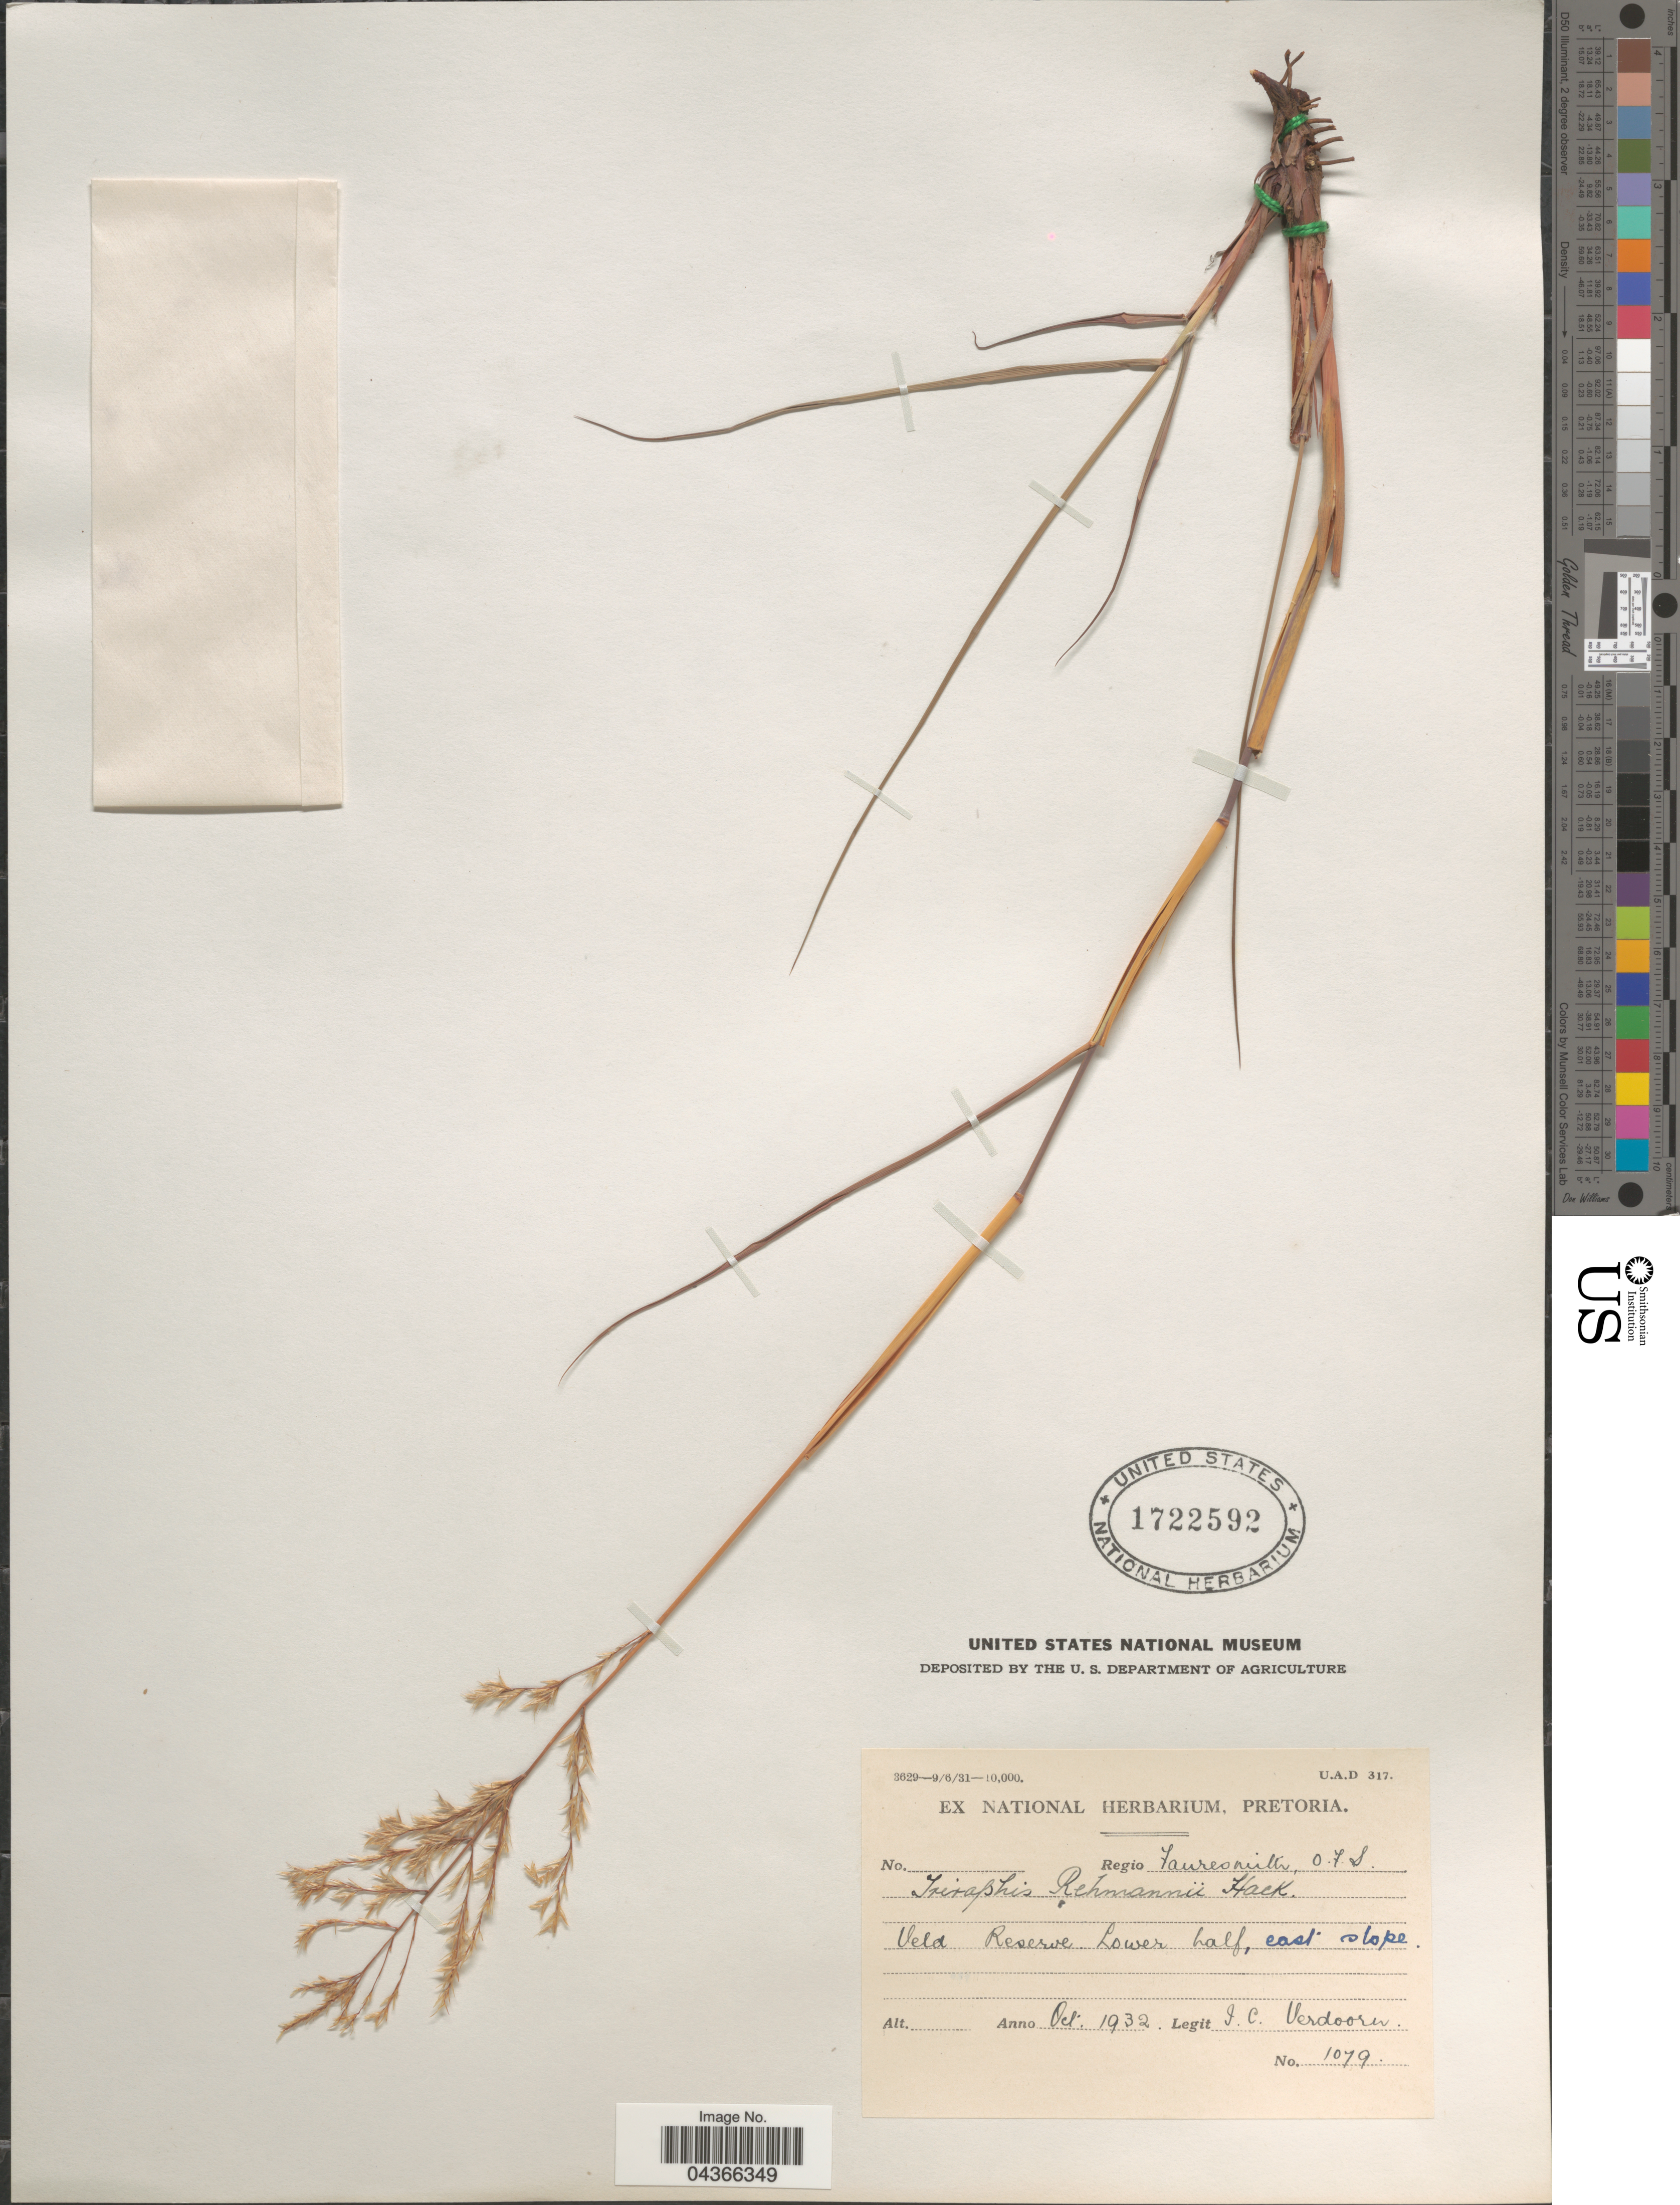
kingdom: Plantae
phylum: Tracheophyta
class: Liliopsida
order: Poales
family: Poaceae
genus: Triraphis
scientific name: Triraphis rehmanni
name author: Hack.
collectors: I. Verdoorn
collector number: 1079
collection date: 1932-10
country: South Africa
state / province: Free State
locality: Regio Fauresmith, O.F.S. Veld Reserve Lower half, east slope.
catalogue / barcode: US 1722592